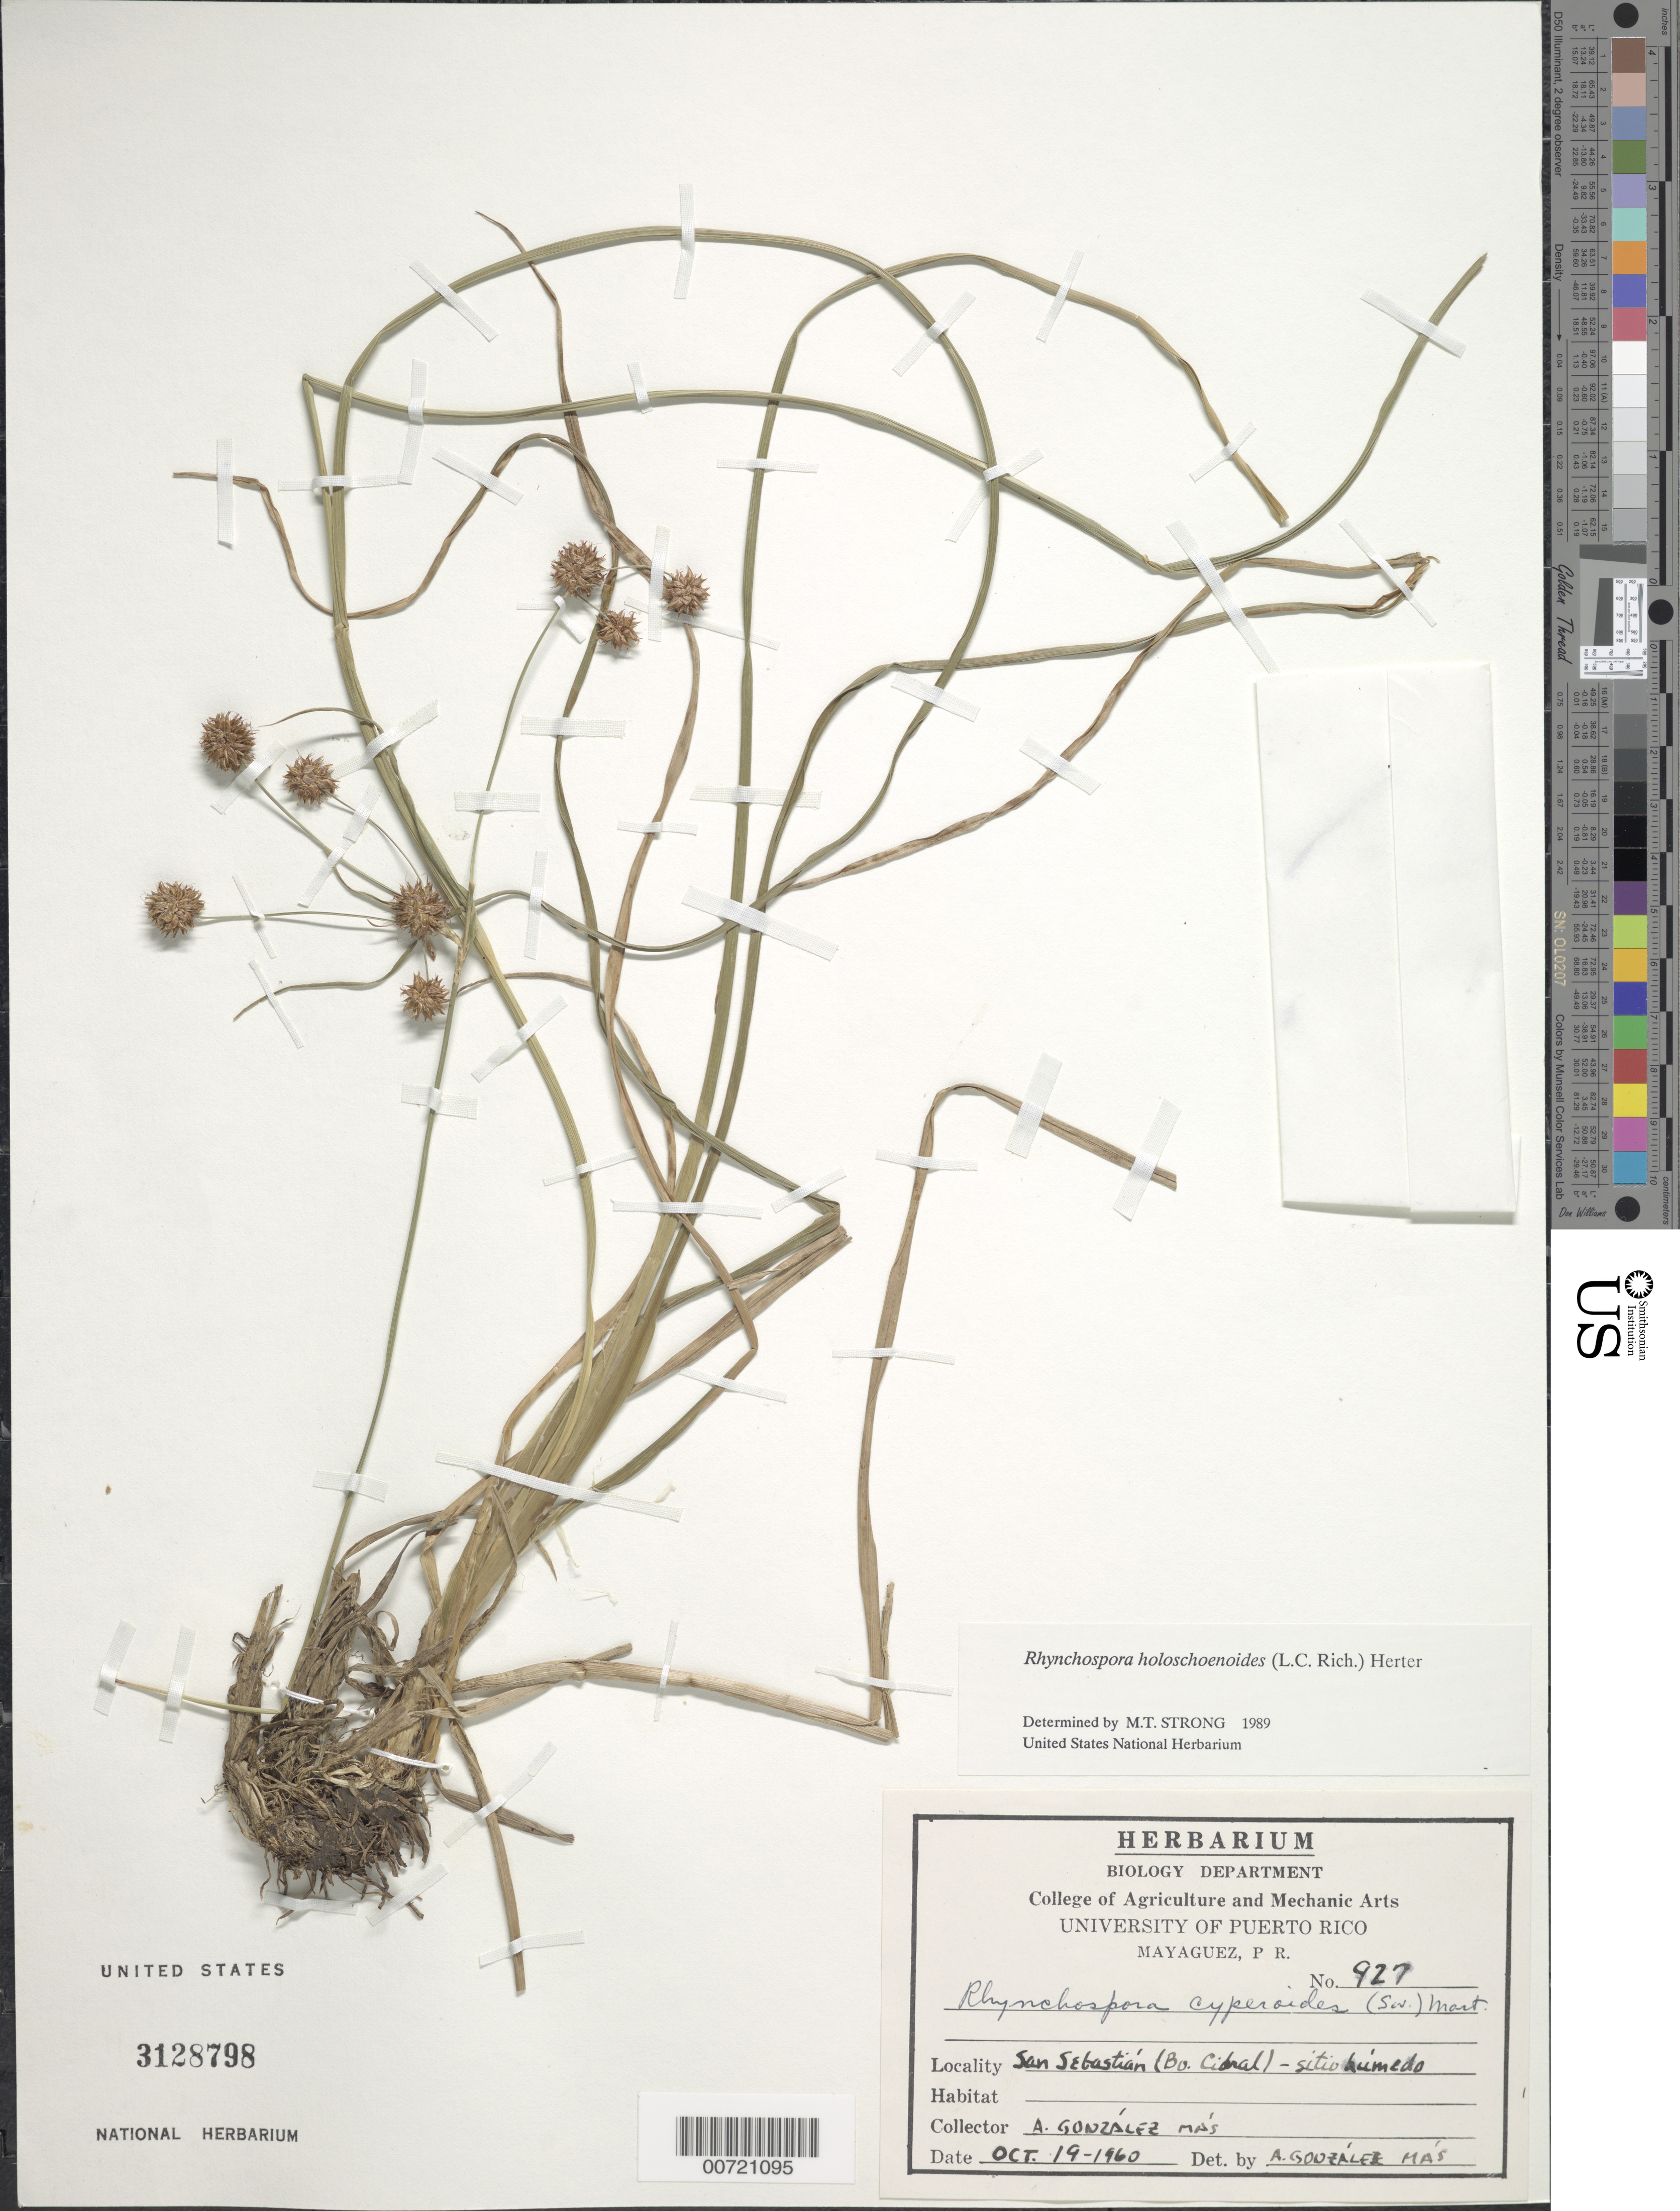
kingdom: Plantae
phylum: Tracheophyta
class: Liliopsida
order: Poales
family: Cyperaceae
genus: Rhynchospora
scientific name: Rhynchospora holoschoenoides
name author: (Rich.) Herter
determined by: Strong, M. T., (US), Smithsonian Institution - National Museum of Natural History (UNITED STATES)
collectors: A. González Más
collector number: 927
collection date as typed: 19 Oct 1960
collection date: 1960-10-19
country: Puerto Rico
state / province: San Sebastián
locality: San Sebastian (Cidral)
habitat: Wet place.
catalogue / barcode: US 3128798